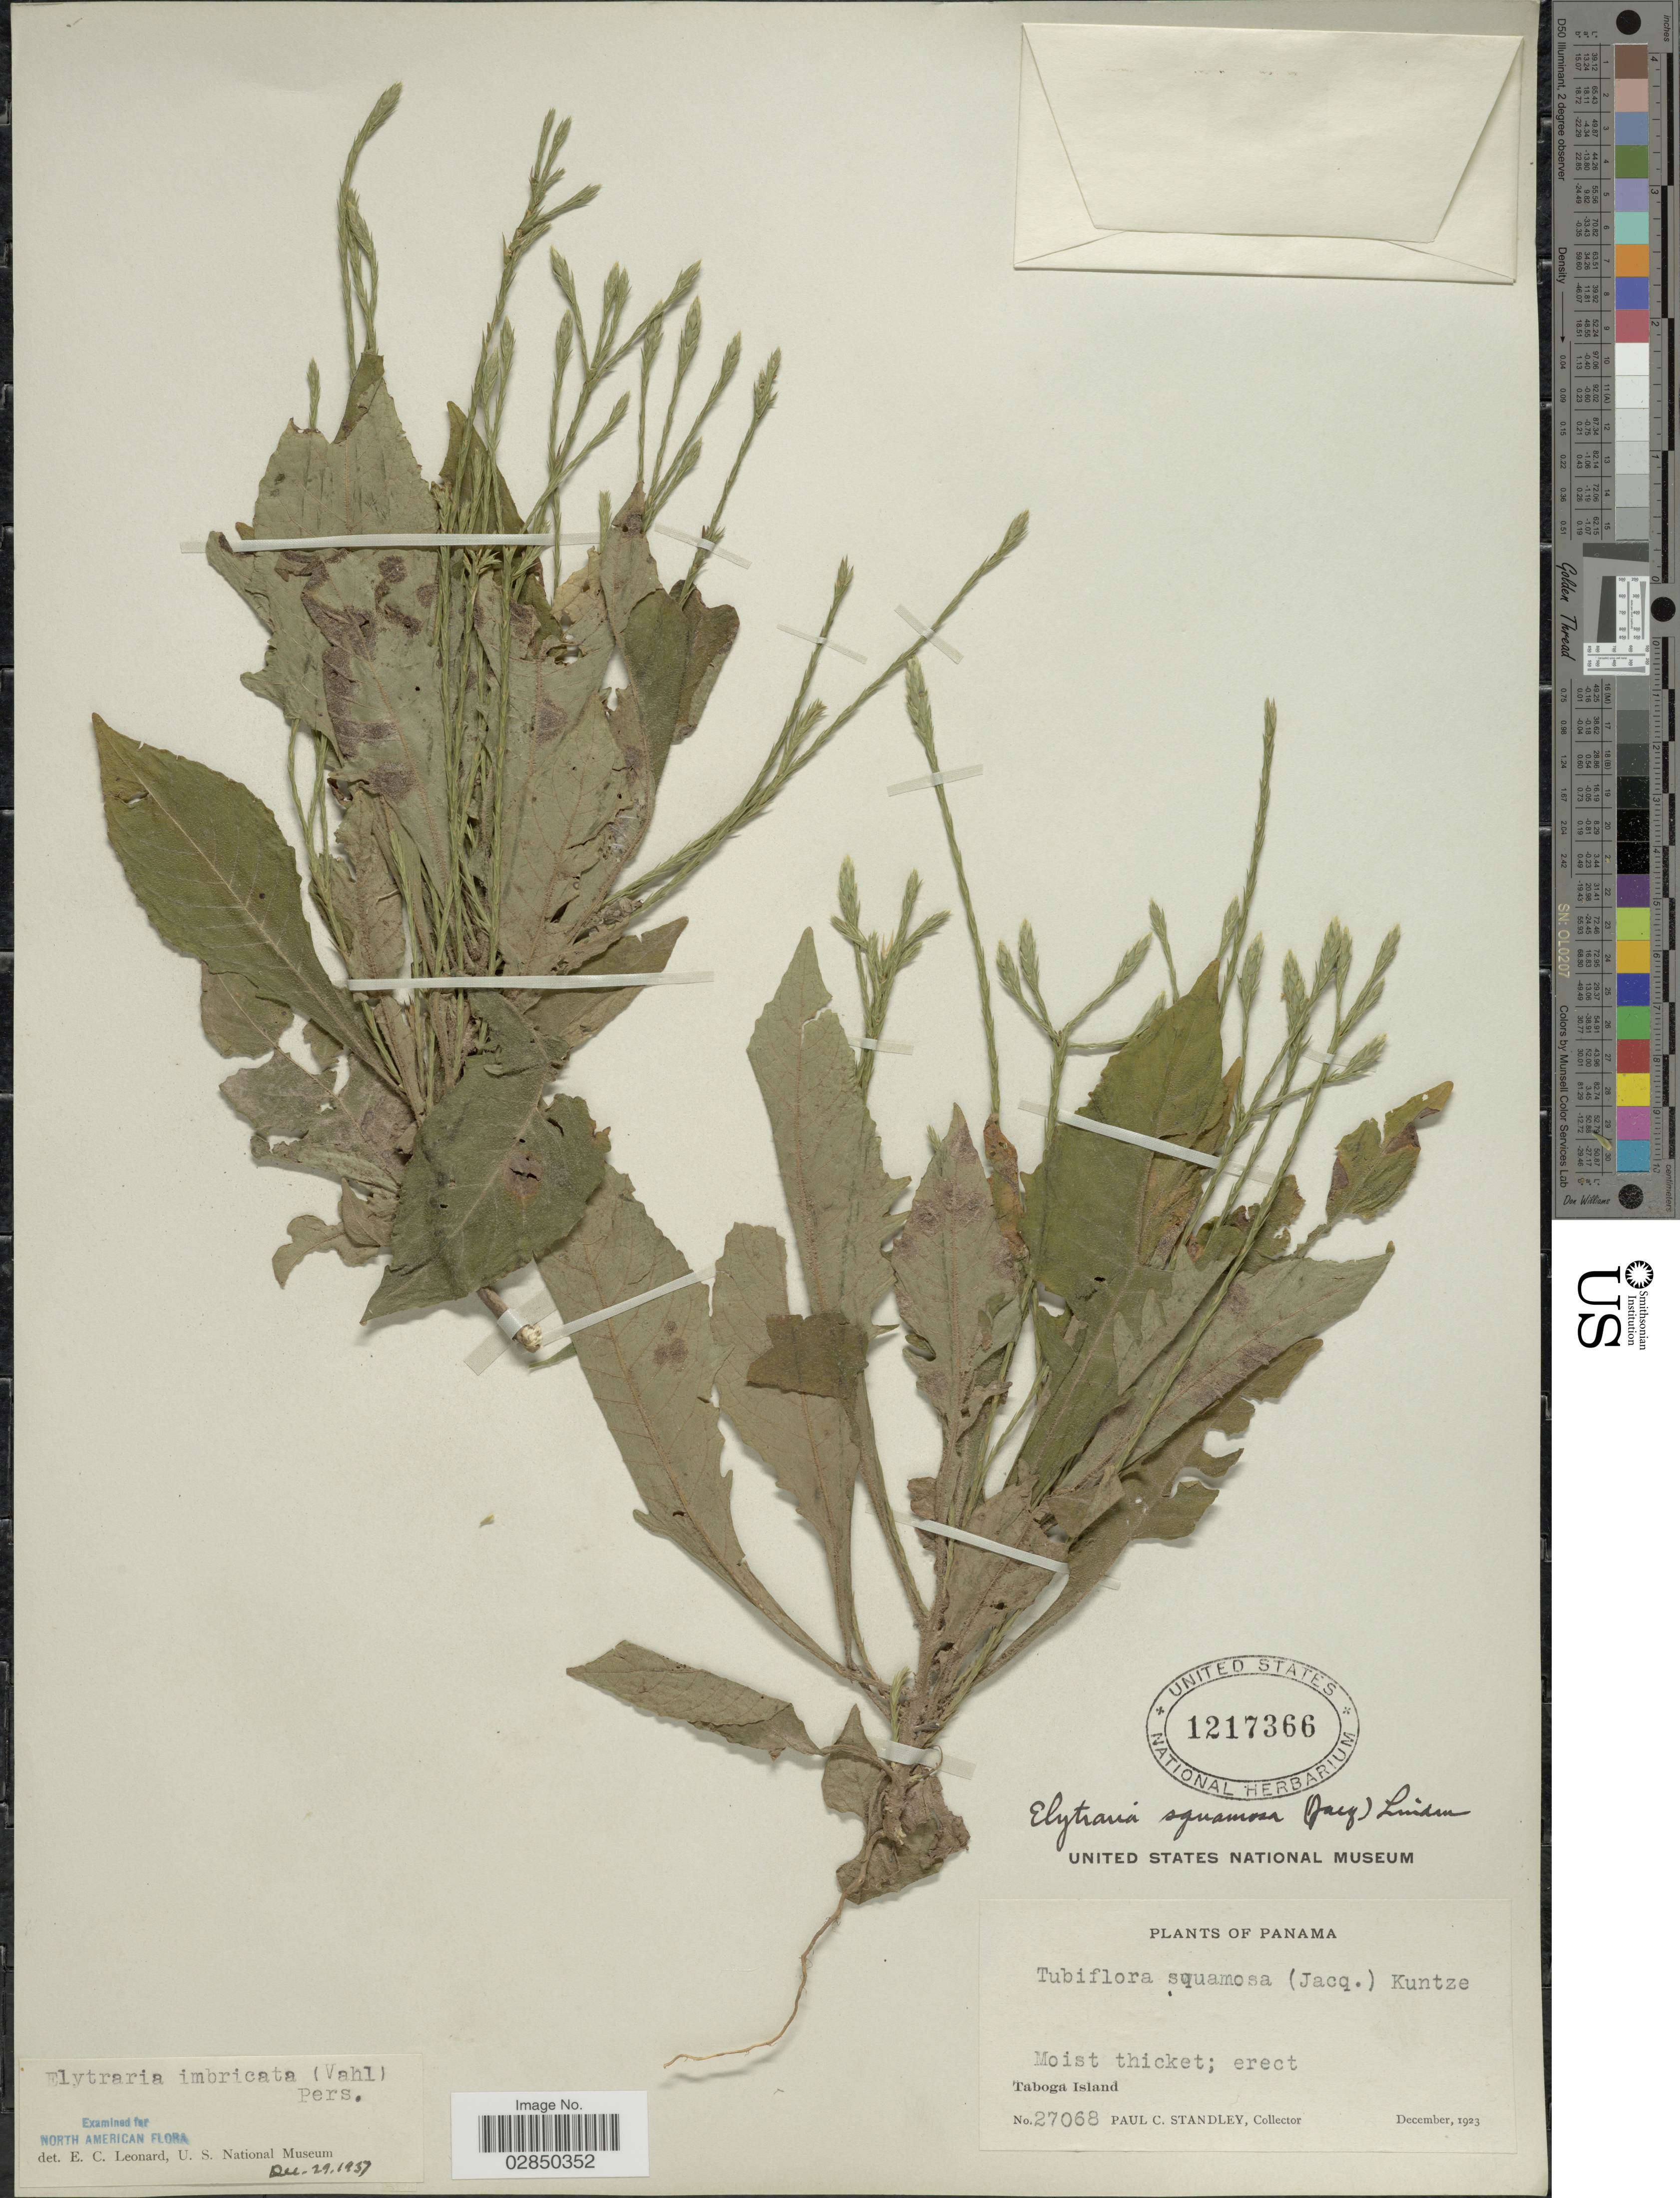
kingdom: Plantae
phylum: Tracheophyta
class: Magnoliopsida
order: Lamiales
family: Acanthaceae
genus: Elytraria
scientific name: Elytraria imbricata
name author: (Vahl) Pers.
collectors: P. C. Standley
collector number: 27068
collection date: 1923-12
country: Panama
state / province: Panamá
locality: Taboga Island.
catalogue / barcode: US 1217366